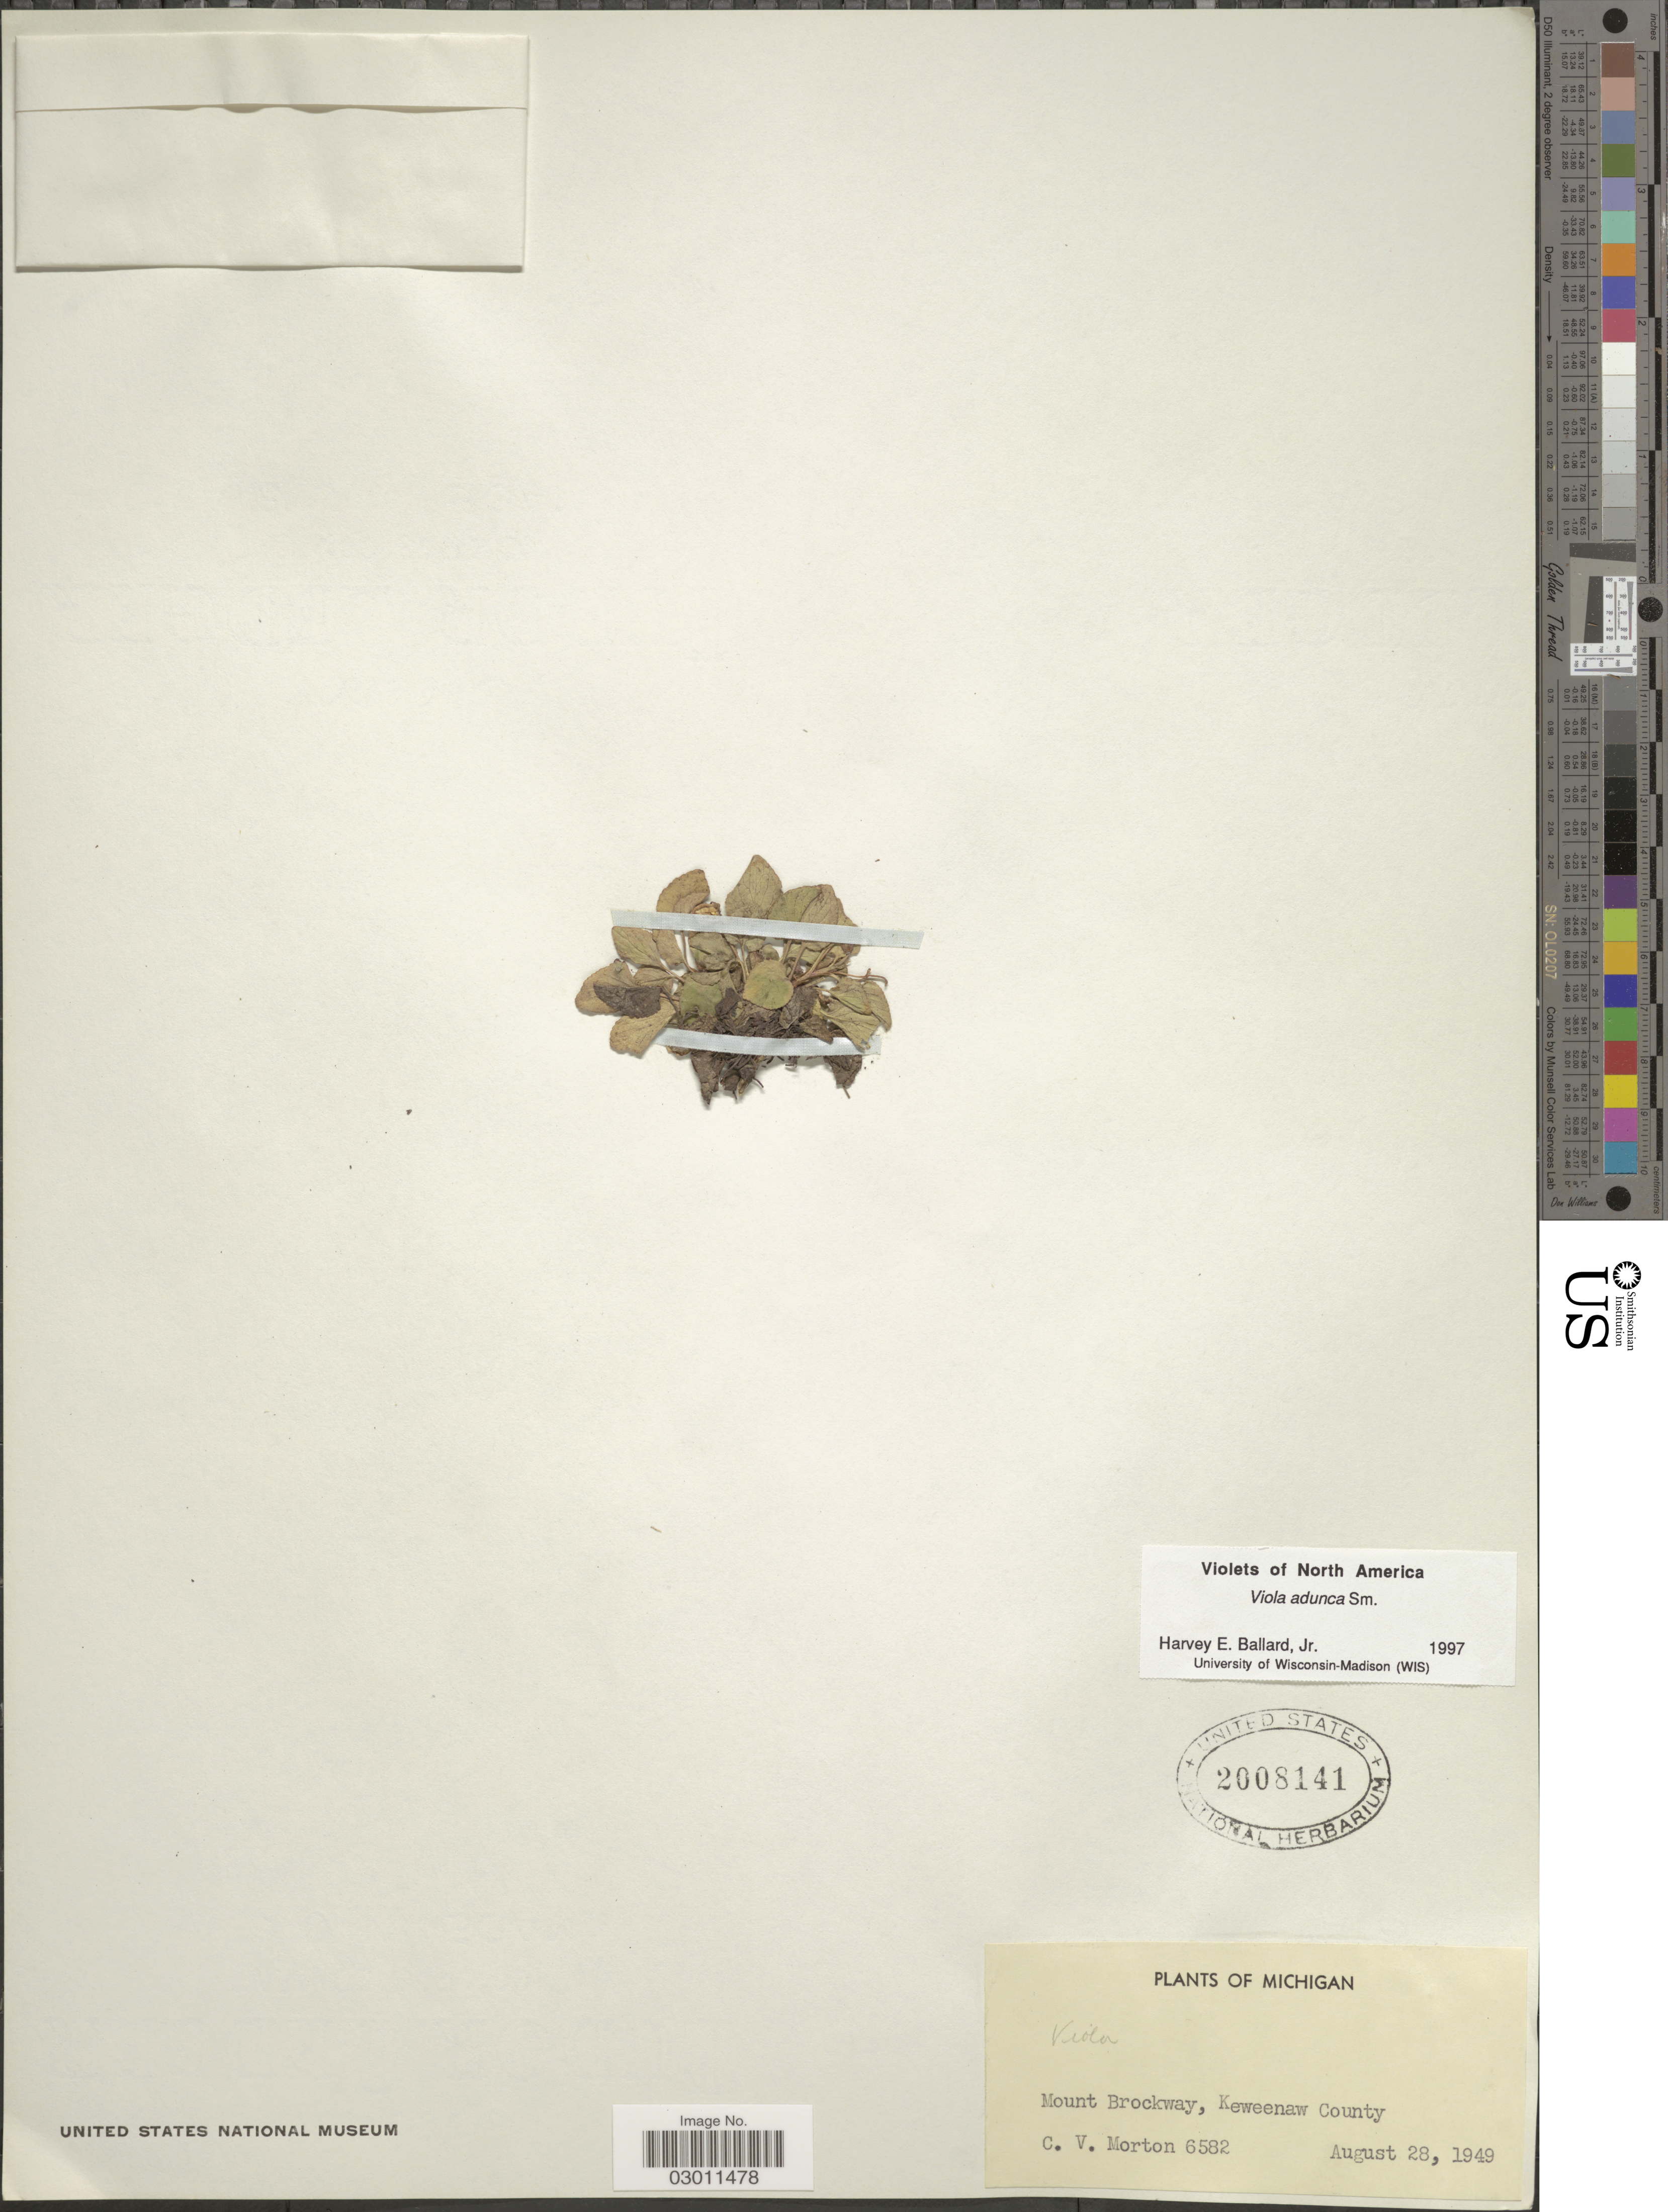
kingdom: Plantae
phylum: Tracheophyta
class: Magnoliopsida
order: Malpighiales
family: Violaceae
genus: Viola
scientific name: Viola adunca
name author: Sm.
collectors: C. V. Morton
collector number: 6582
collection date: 1949-08-28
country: United States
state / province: Michigan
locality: Mount Brockway, Keweenaw County.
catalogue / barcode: US 2008141